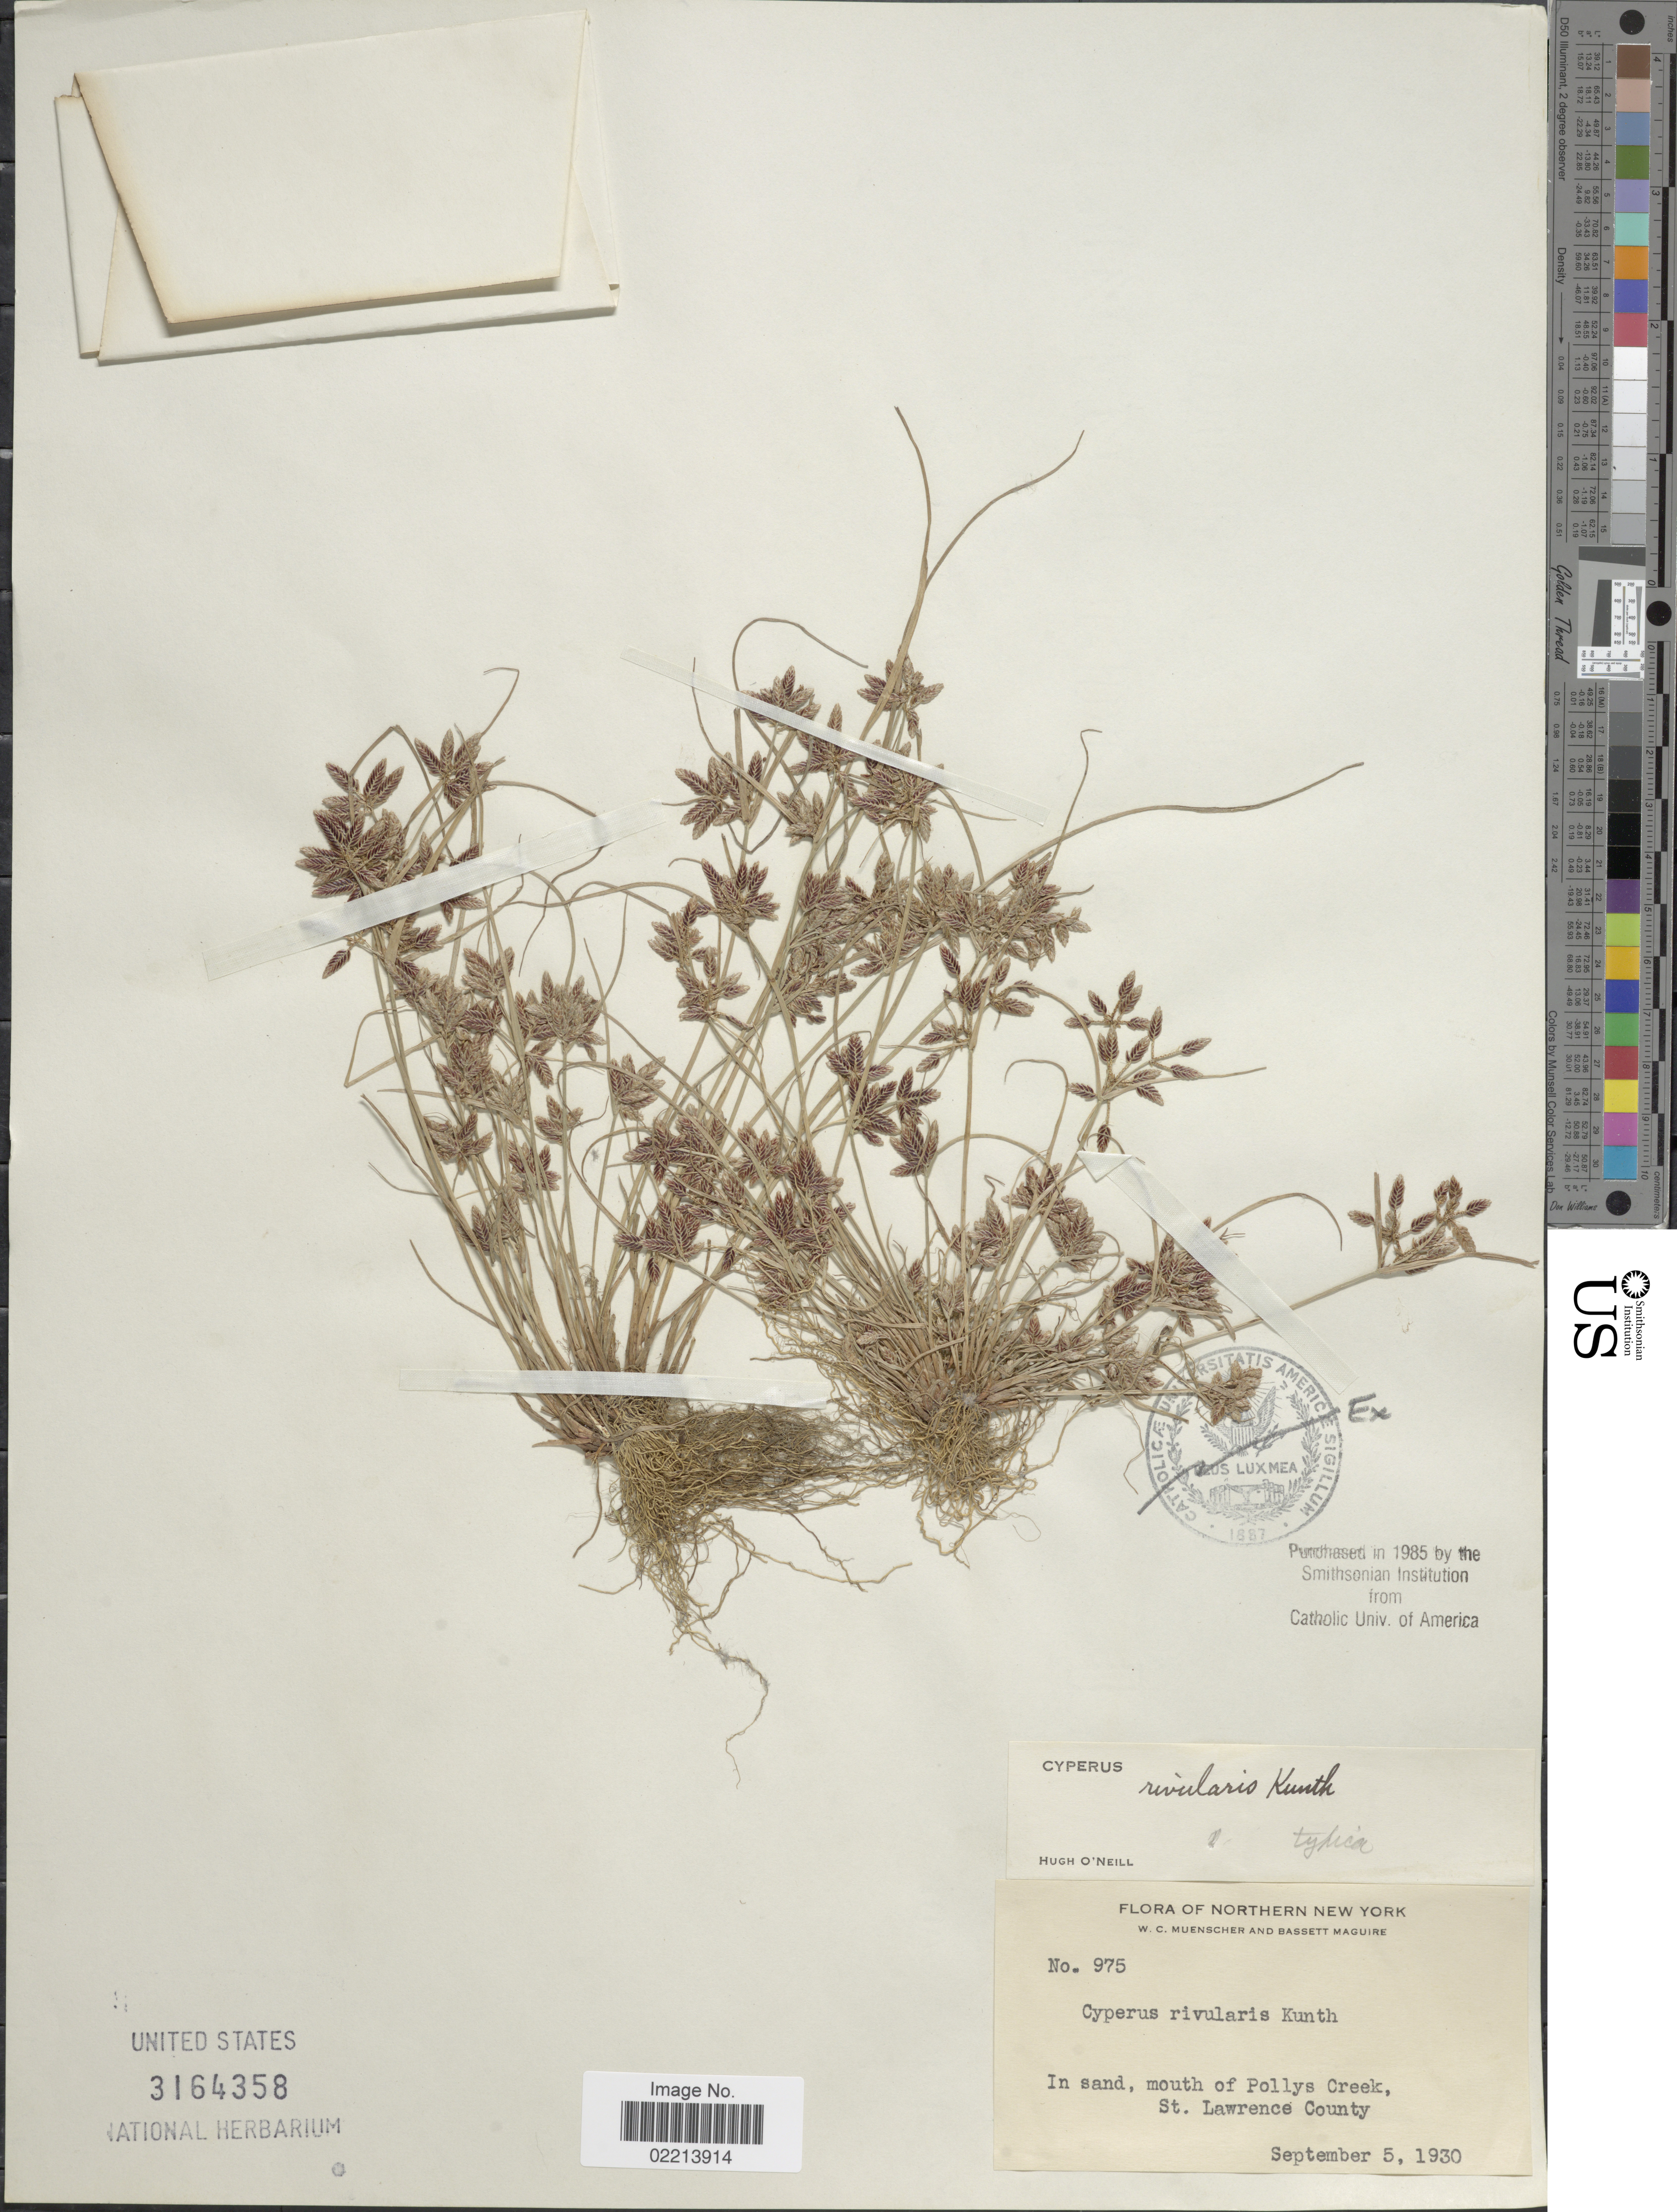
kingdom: Plantae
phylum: Tracheophyta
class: Liliopsida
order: Poales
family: Cyperaceae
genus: Cyperus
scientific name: Cyperus bipartitus Torr.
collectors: W. Muenscher & B. Maguire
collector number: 975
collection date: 1930-09-05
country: United States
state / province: New York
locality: Northern New York. In sand, mouth of Pollys Creek, St. Lawrence County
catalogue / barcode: US 3164358